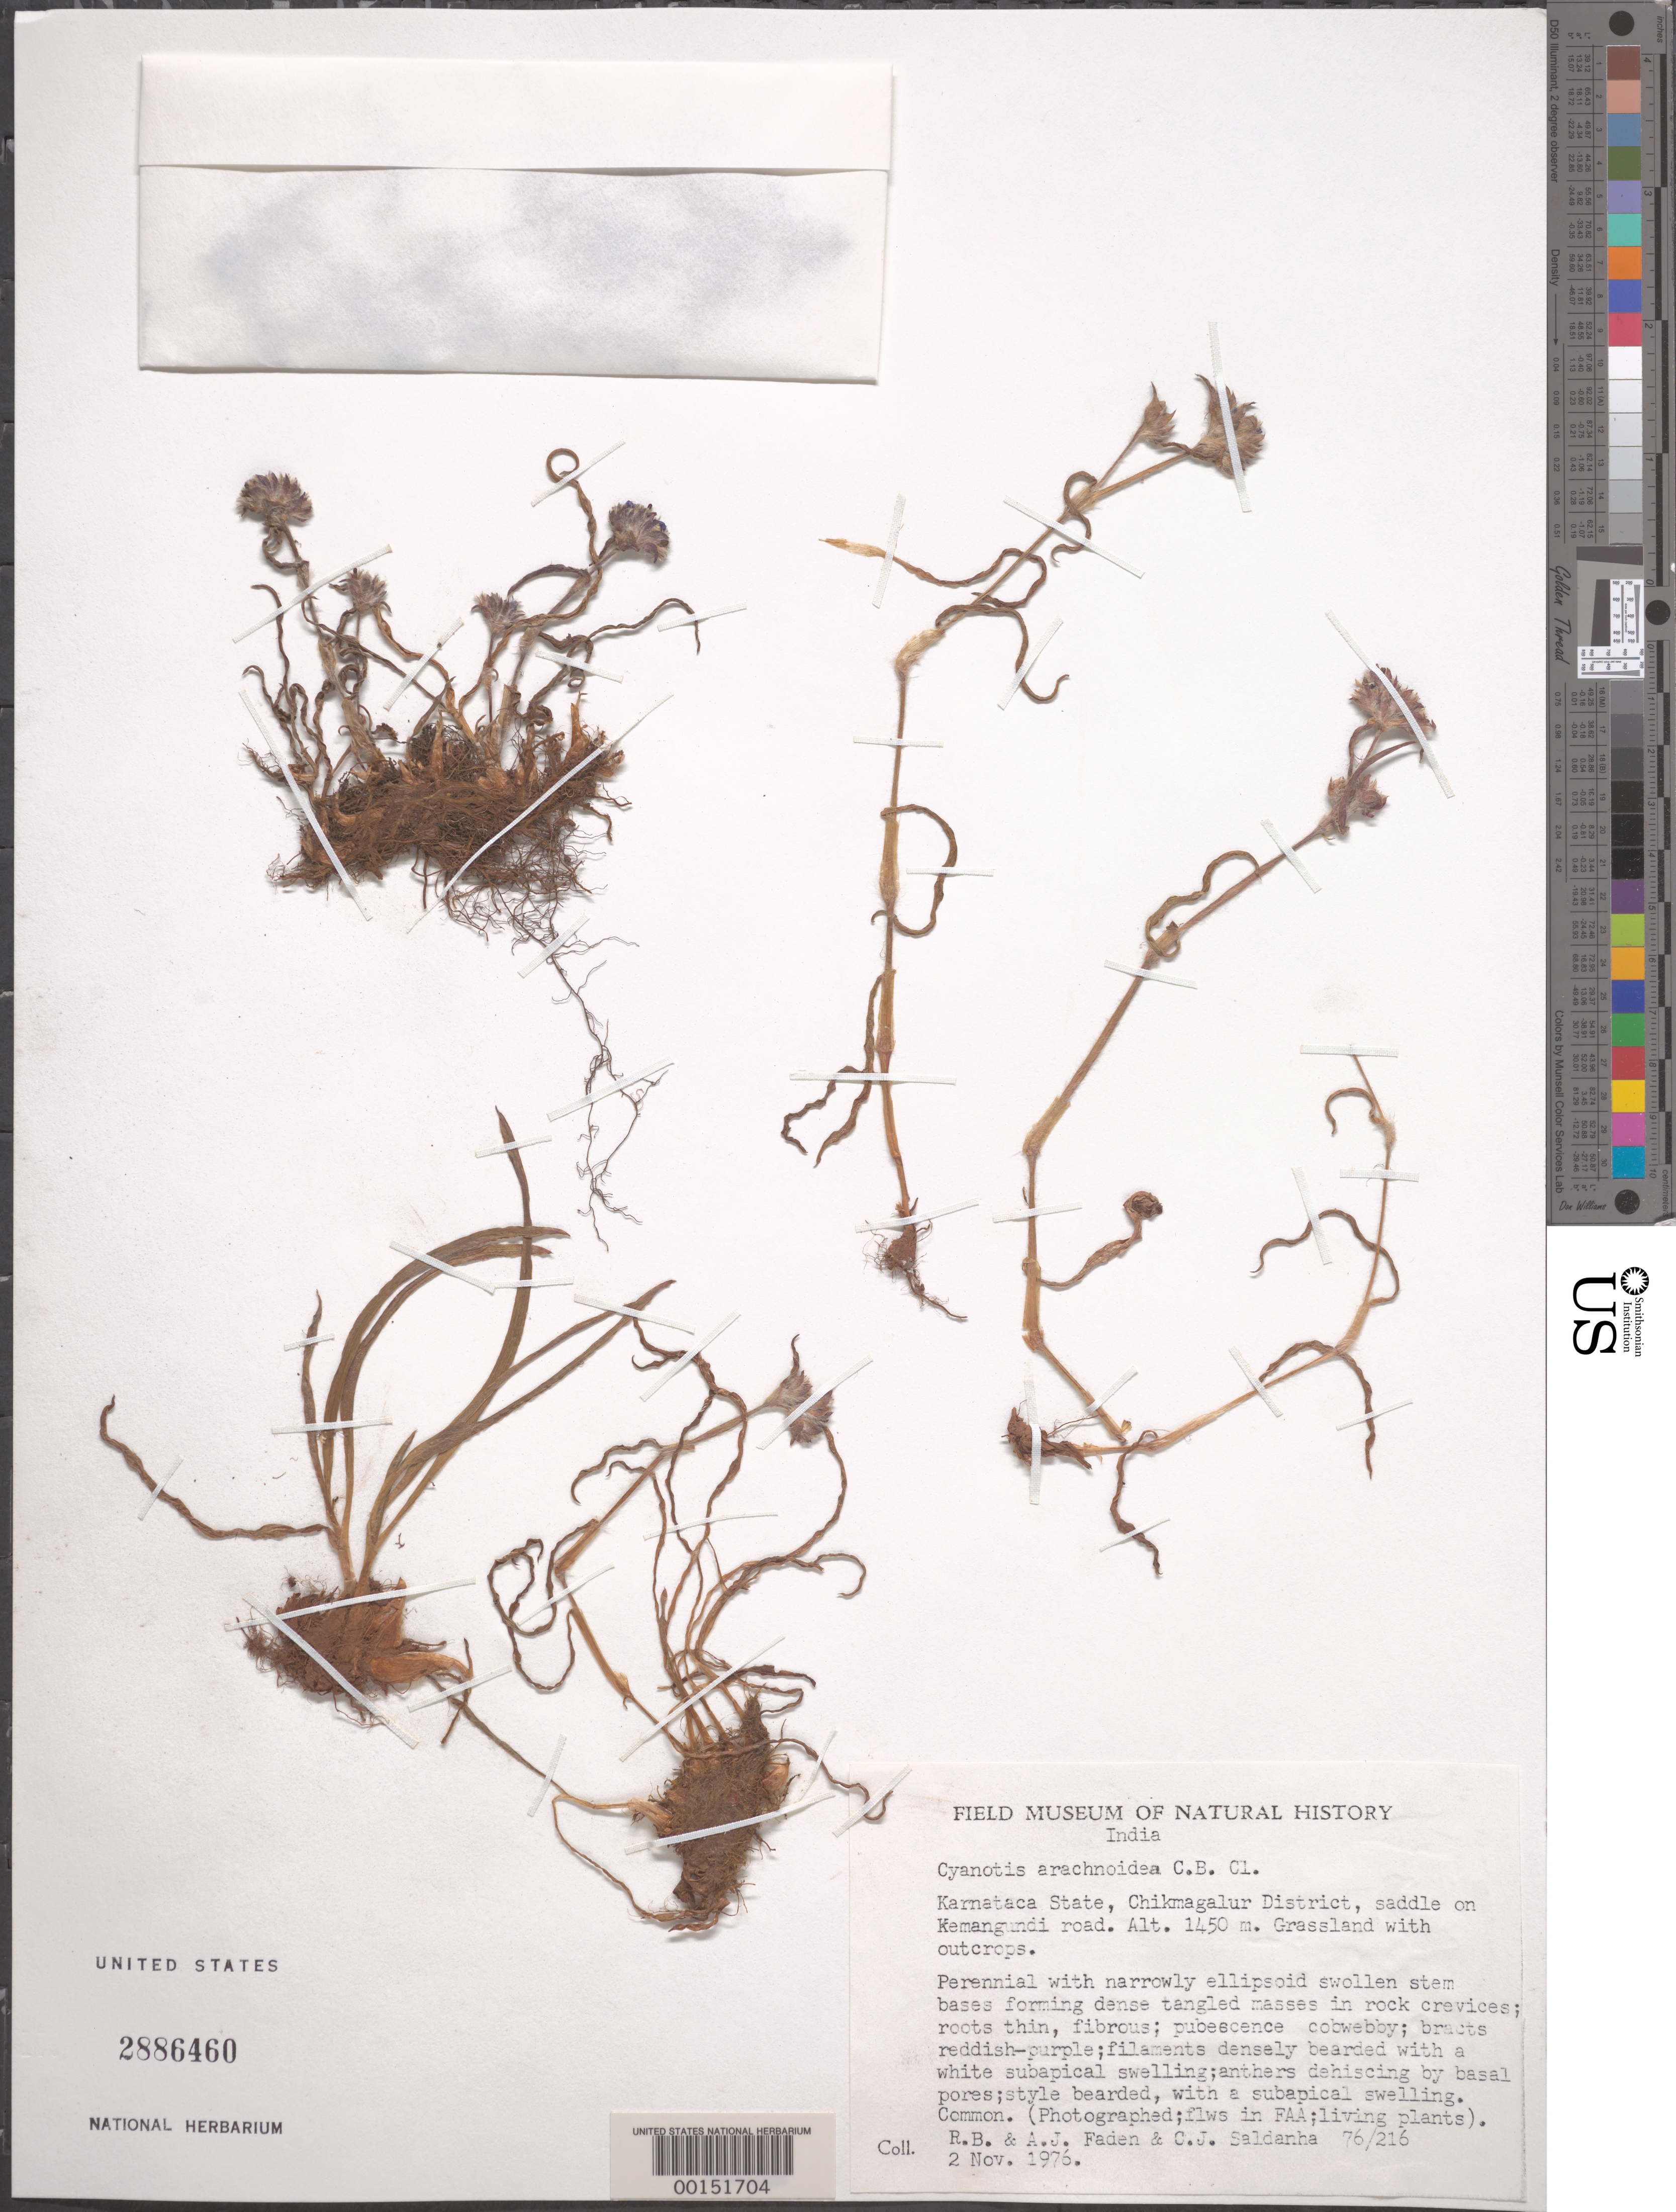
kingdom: Plantae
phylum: Tracheophyta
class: Liliopsida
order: Commelinales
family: Commelinaceae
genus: Cyanotis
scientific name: Cyanotis arachnoidea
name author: C.B. Clarke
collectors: R. B. Faden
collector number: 76/216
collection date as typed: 02 Nov 1976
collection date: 1976-11-02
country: India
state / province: Karnataka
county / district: Chikmagalur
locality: Kemangundi road, mysore state [mysore state = karnataka.]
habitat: Rocky crevices; grassland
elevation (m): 1450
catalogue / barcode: US 2886460